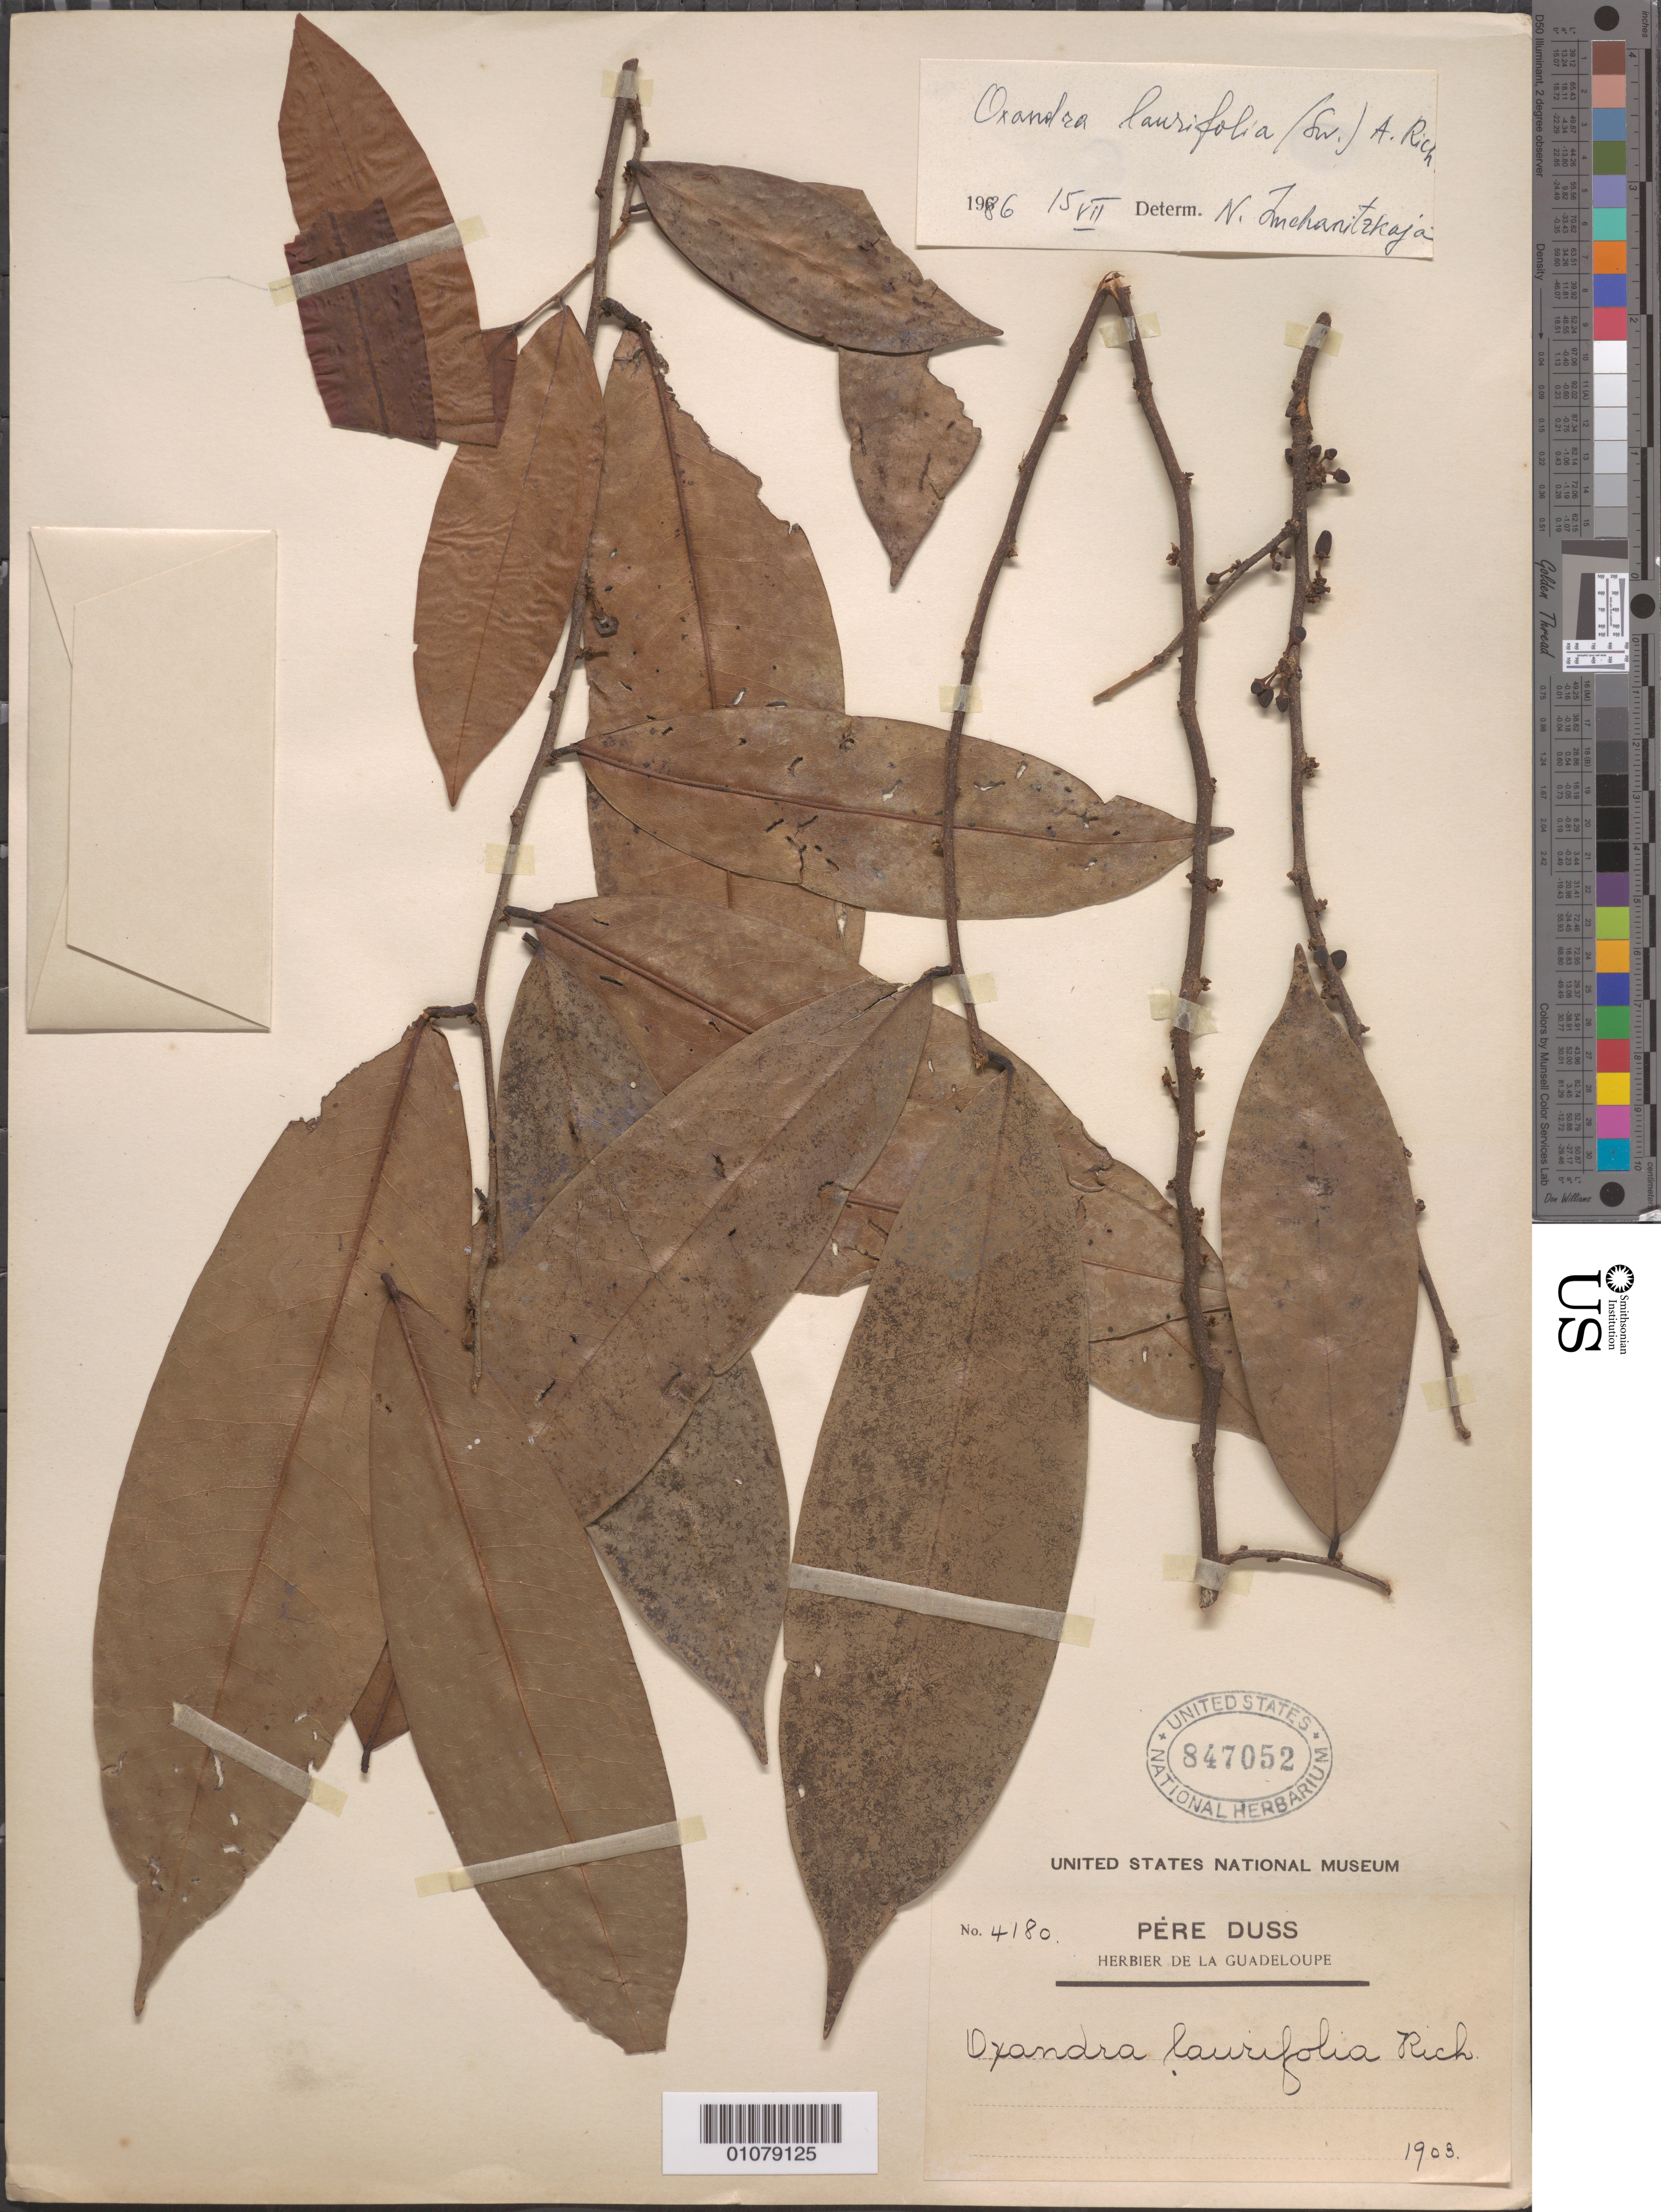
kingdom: Plantae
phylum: Tracheophyta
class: Magnoliopsida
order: Magnoliales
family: Annonaceae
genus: Oxandra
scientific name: Oxandra laurifolia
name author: (Sw.) A. Rich.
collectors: Père Duss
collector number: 4180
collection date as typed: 1903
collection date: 1903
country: Guadeloupe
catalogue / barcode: US 847052